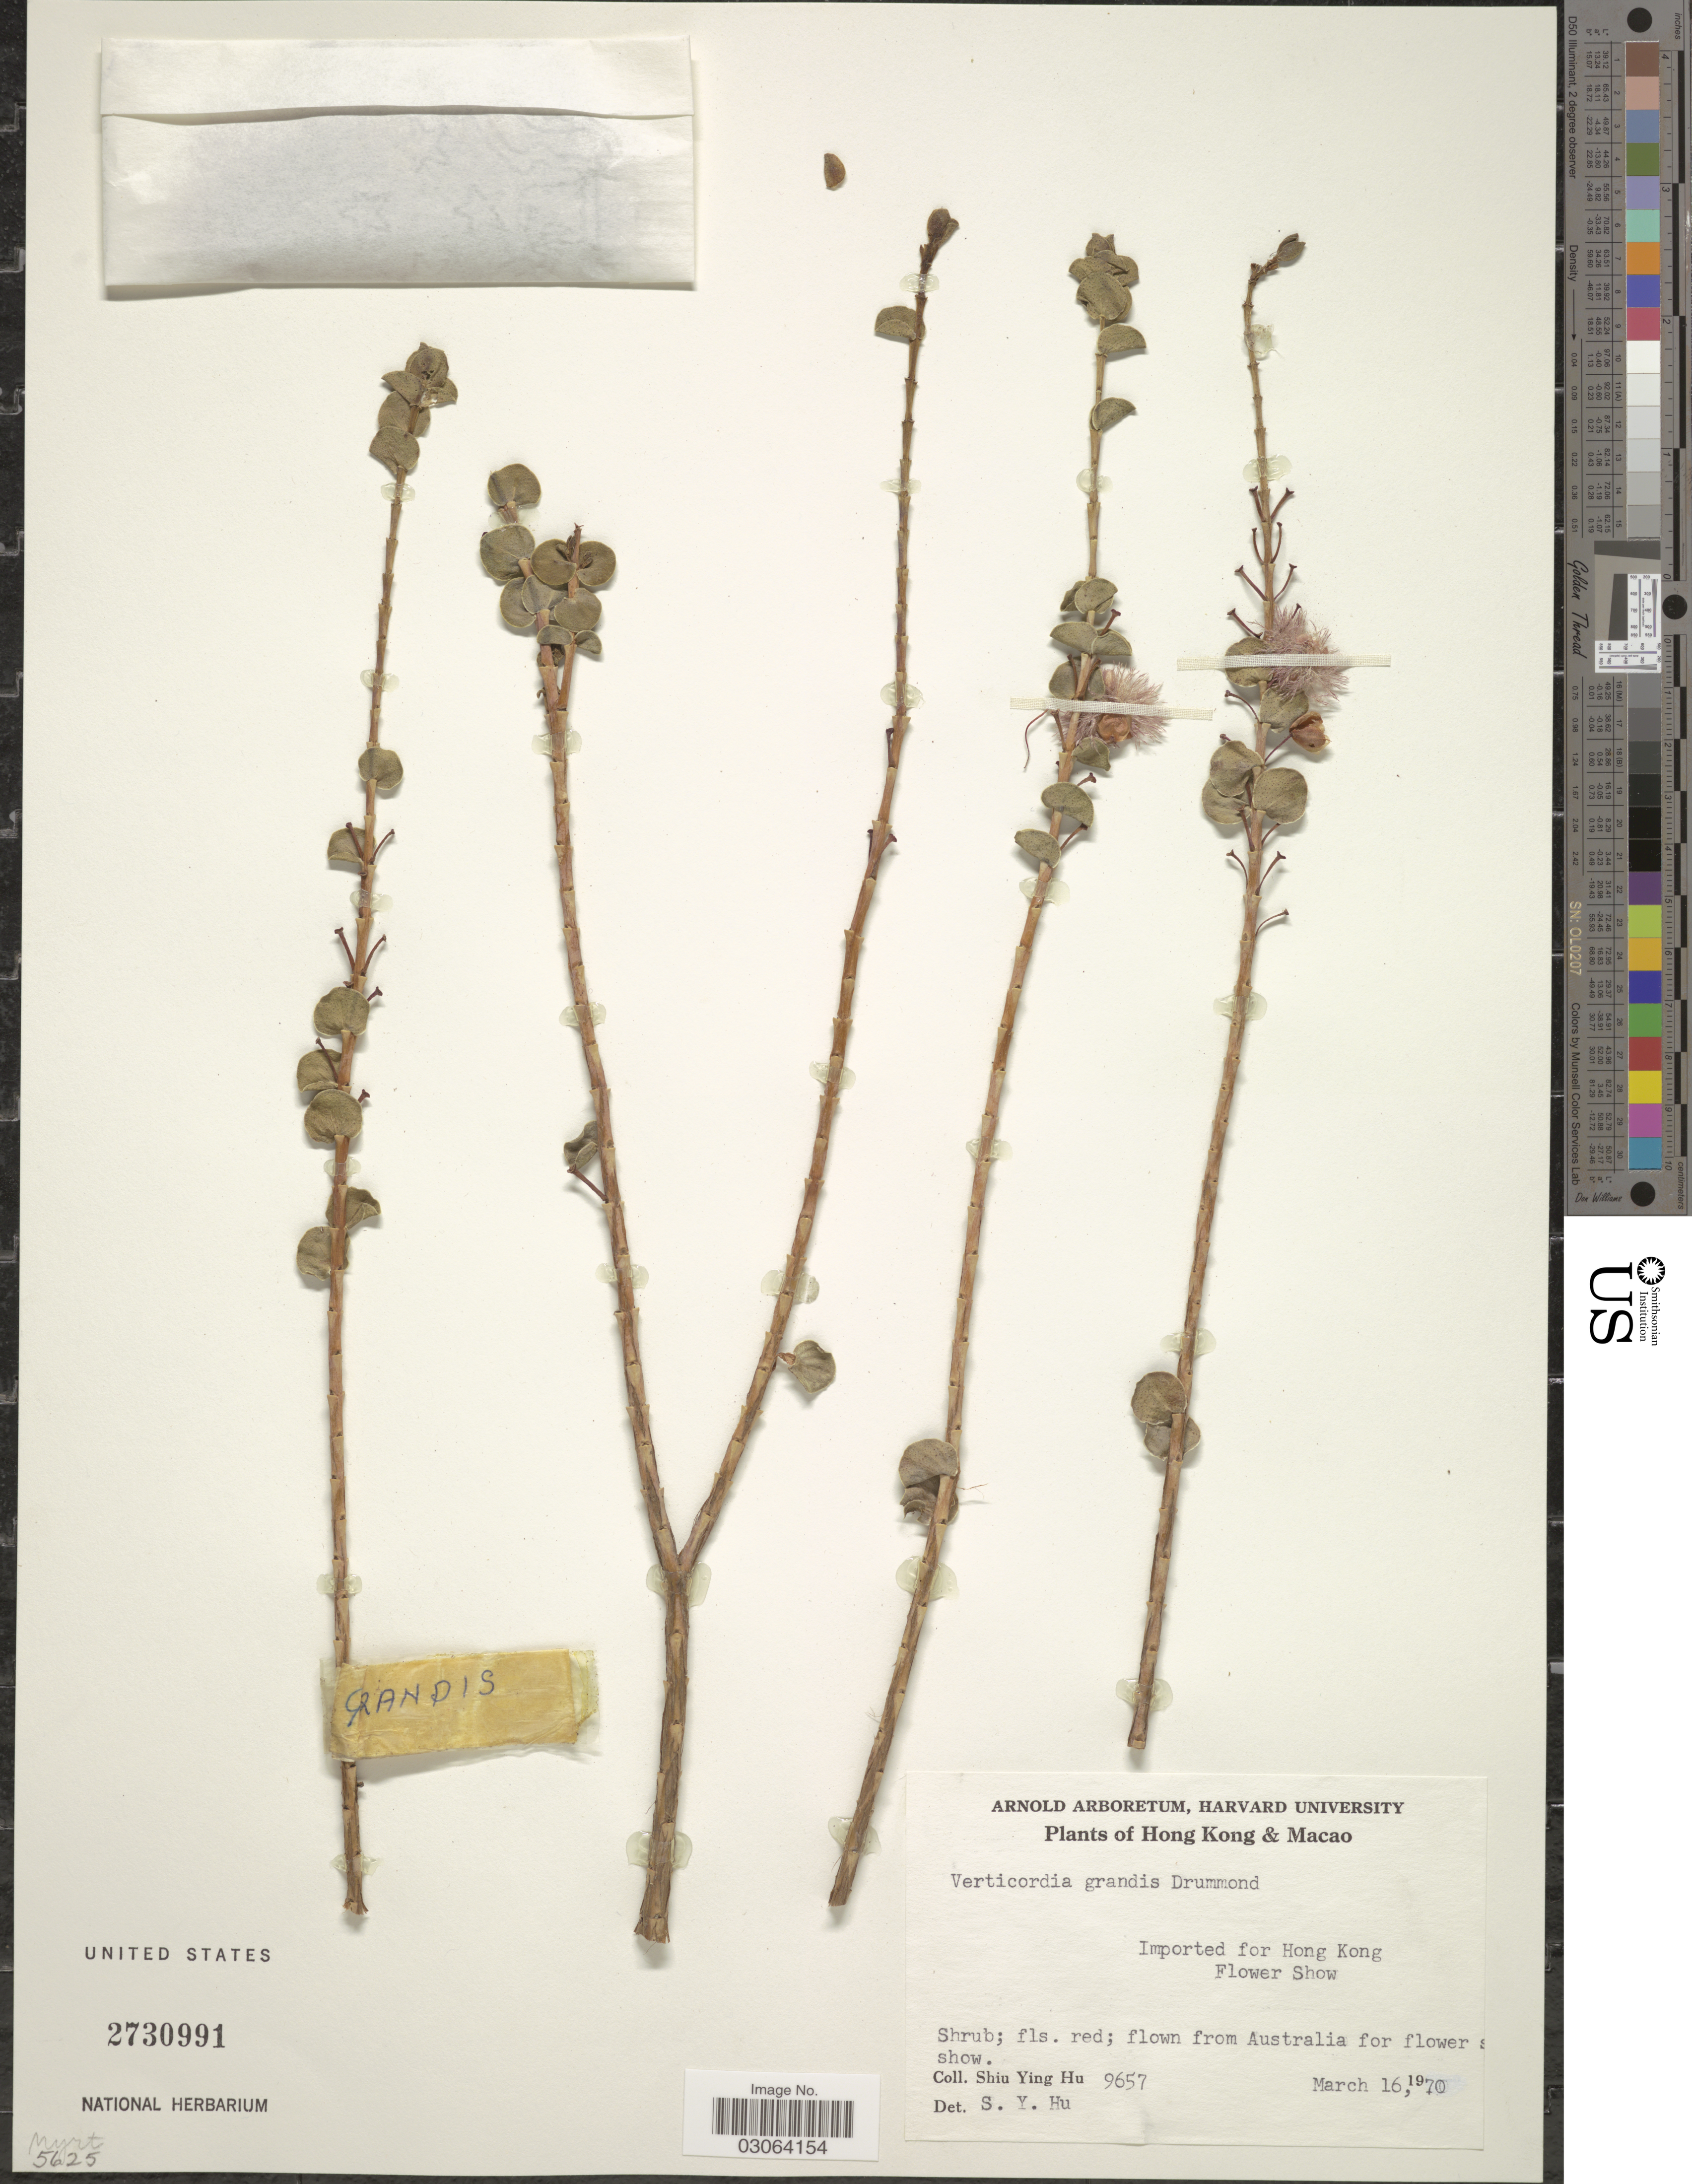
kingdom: Plantae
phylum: Tracheophyta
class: Magnoliopsida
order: Myrtales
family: Myrtaceae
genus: Verticordia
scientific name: Verticordia grandis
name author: J. Drumm.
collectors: S. Y. Hu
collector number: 9657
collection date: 1970-03-16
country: China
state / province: Hong Kong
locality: Hong Kong & Macao.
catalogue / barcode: US 2730991